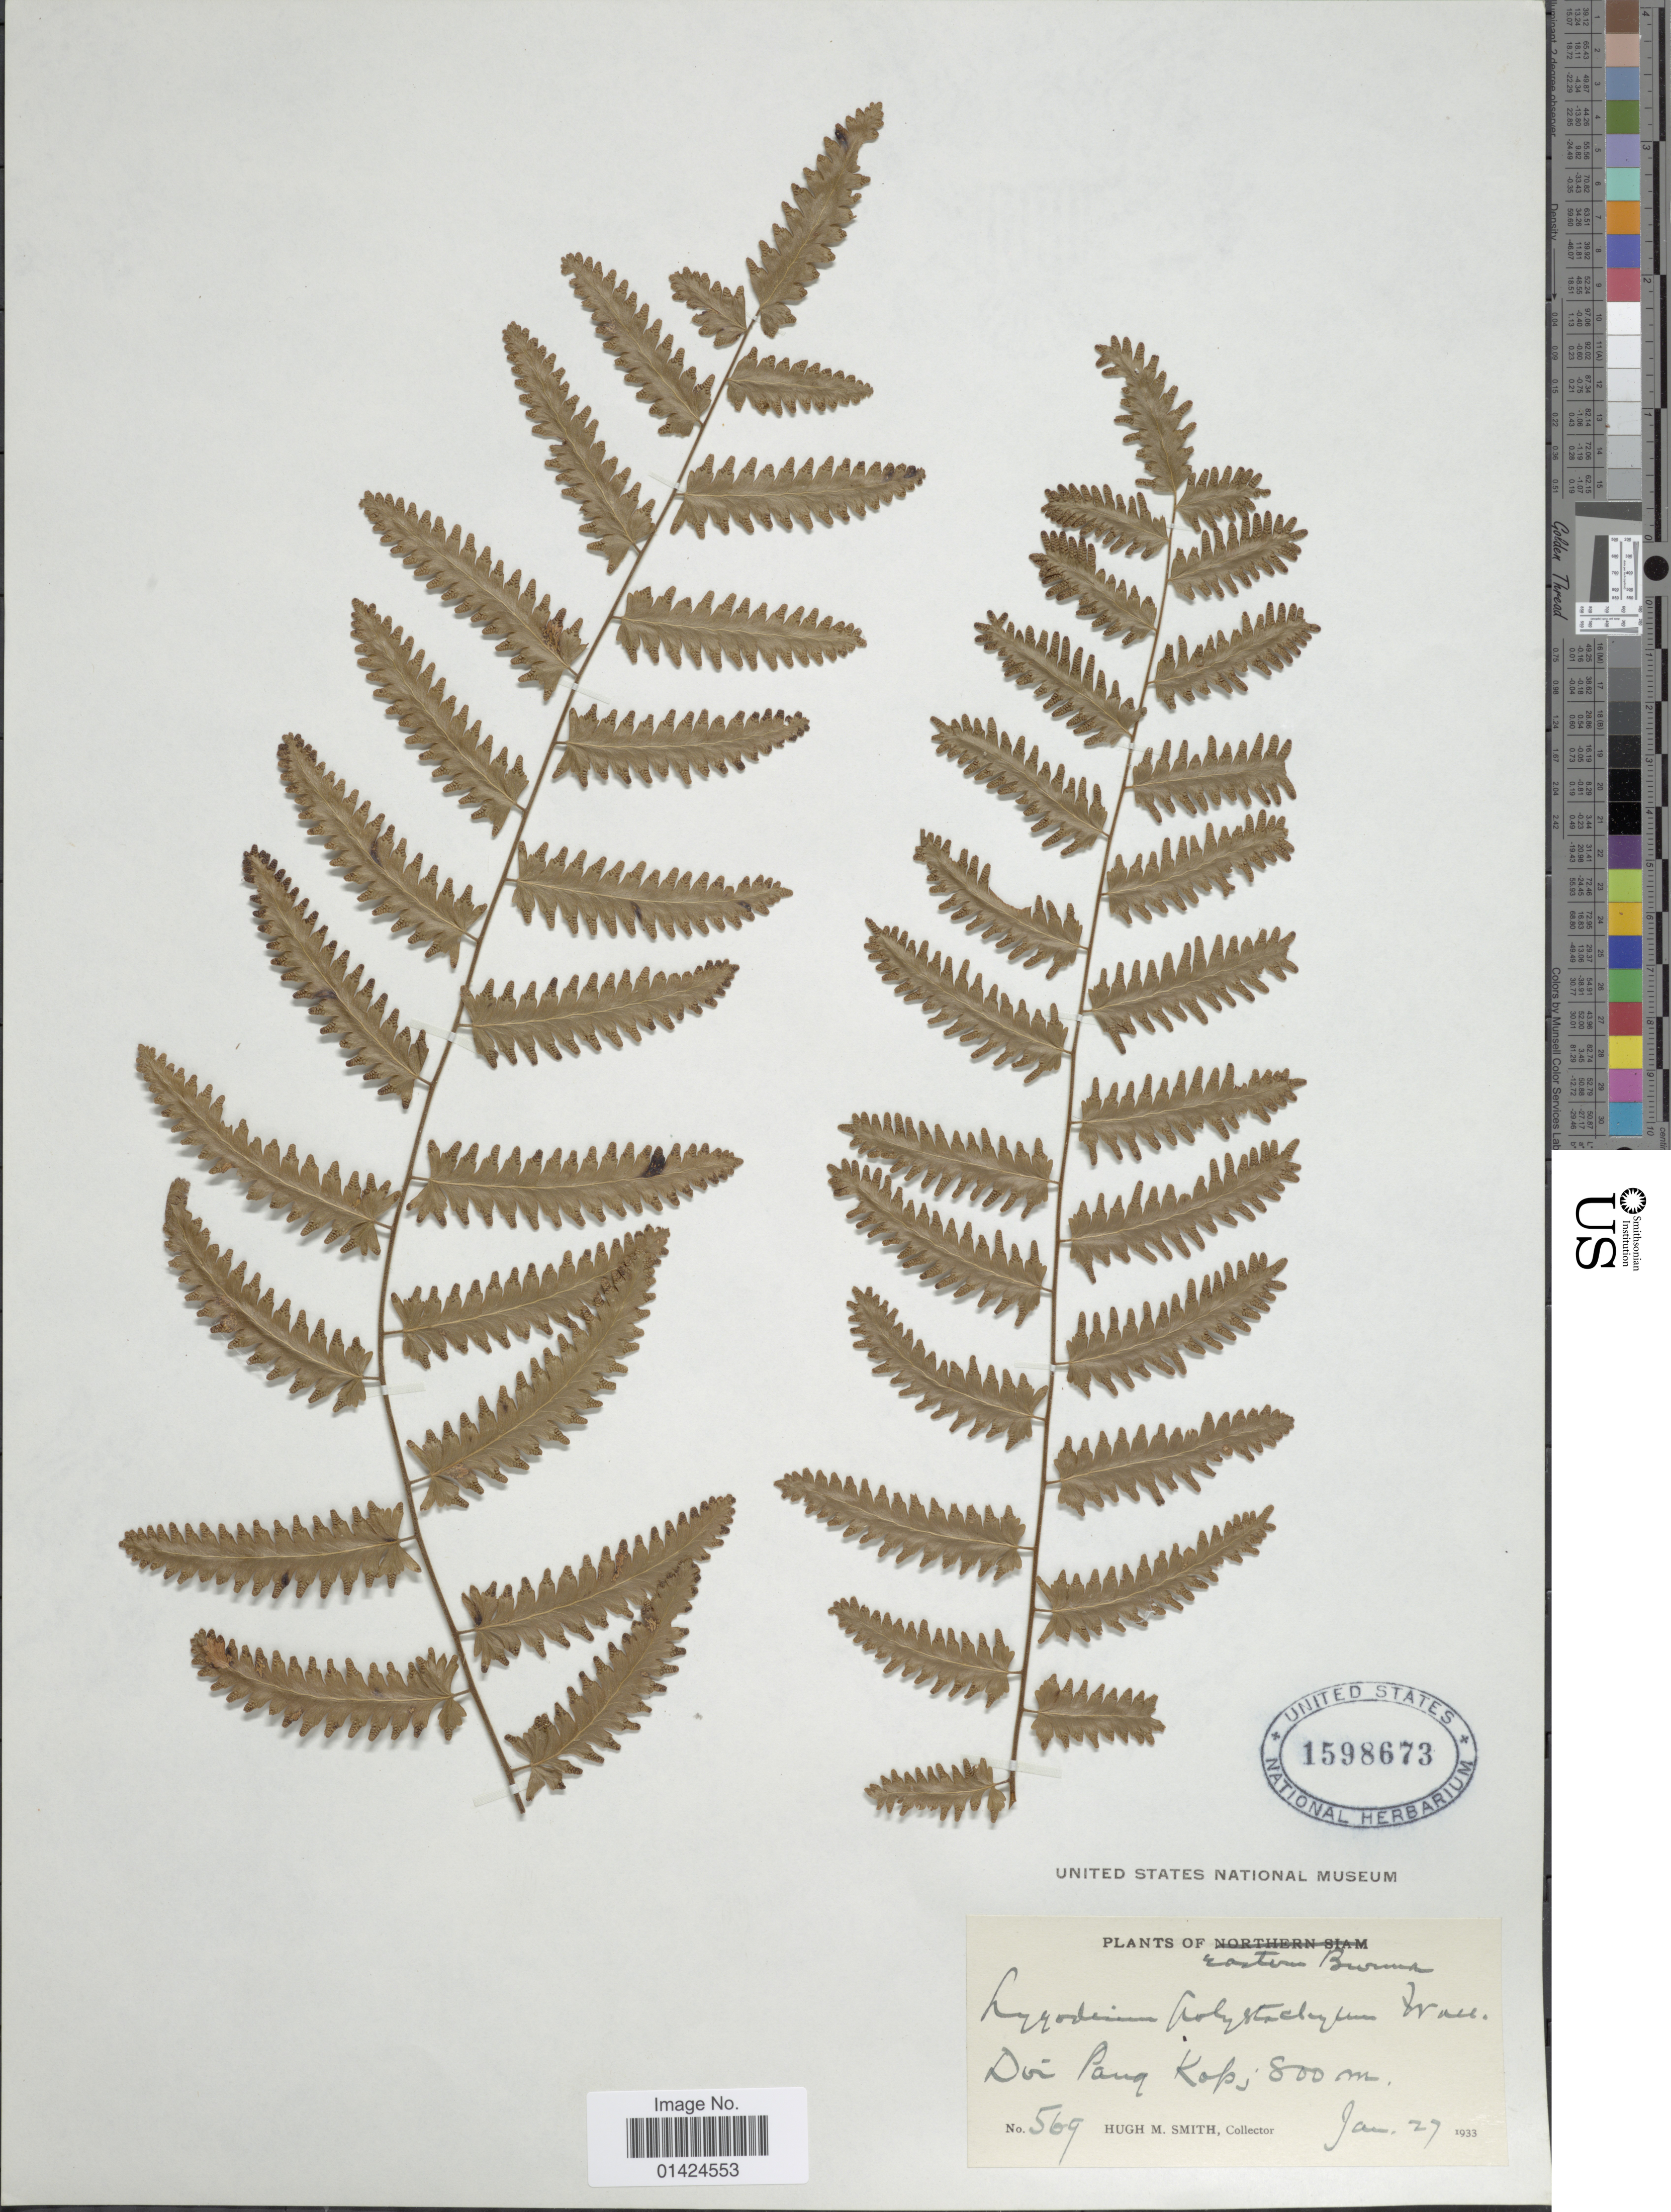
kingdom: Plantae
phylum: Tracheophyta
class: Polypodiopsida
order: Schizaeales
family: Lygodiaceae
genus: Lygodium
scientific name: Lygodium polystachyum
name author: Wall. ex T. Moore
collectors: H. M. Smith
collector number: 569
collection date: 1933-01-27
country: Myanmar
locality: Eastern Burma. Doi Pang Kop.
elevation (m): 800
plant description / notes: No precise locality correction needed.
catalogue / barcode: US 1598673